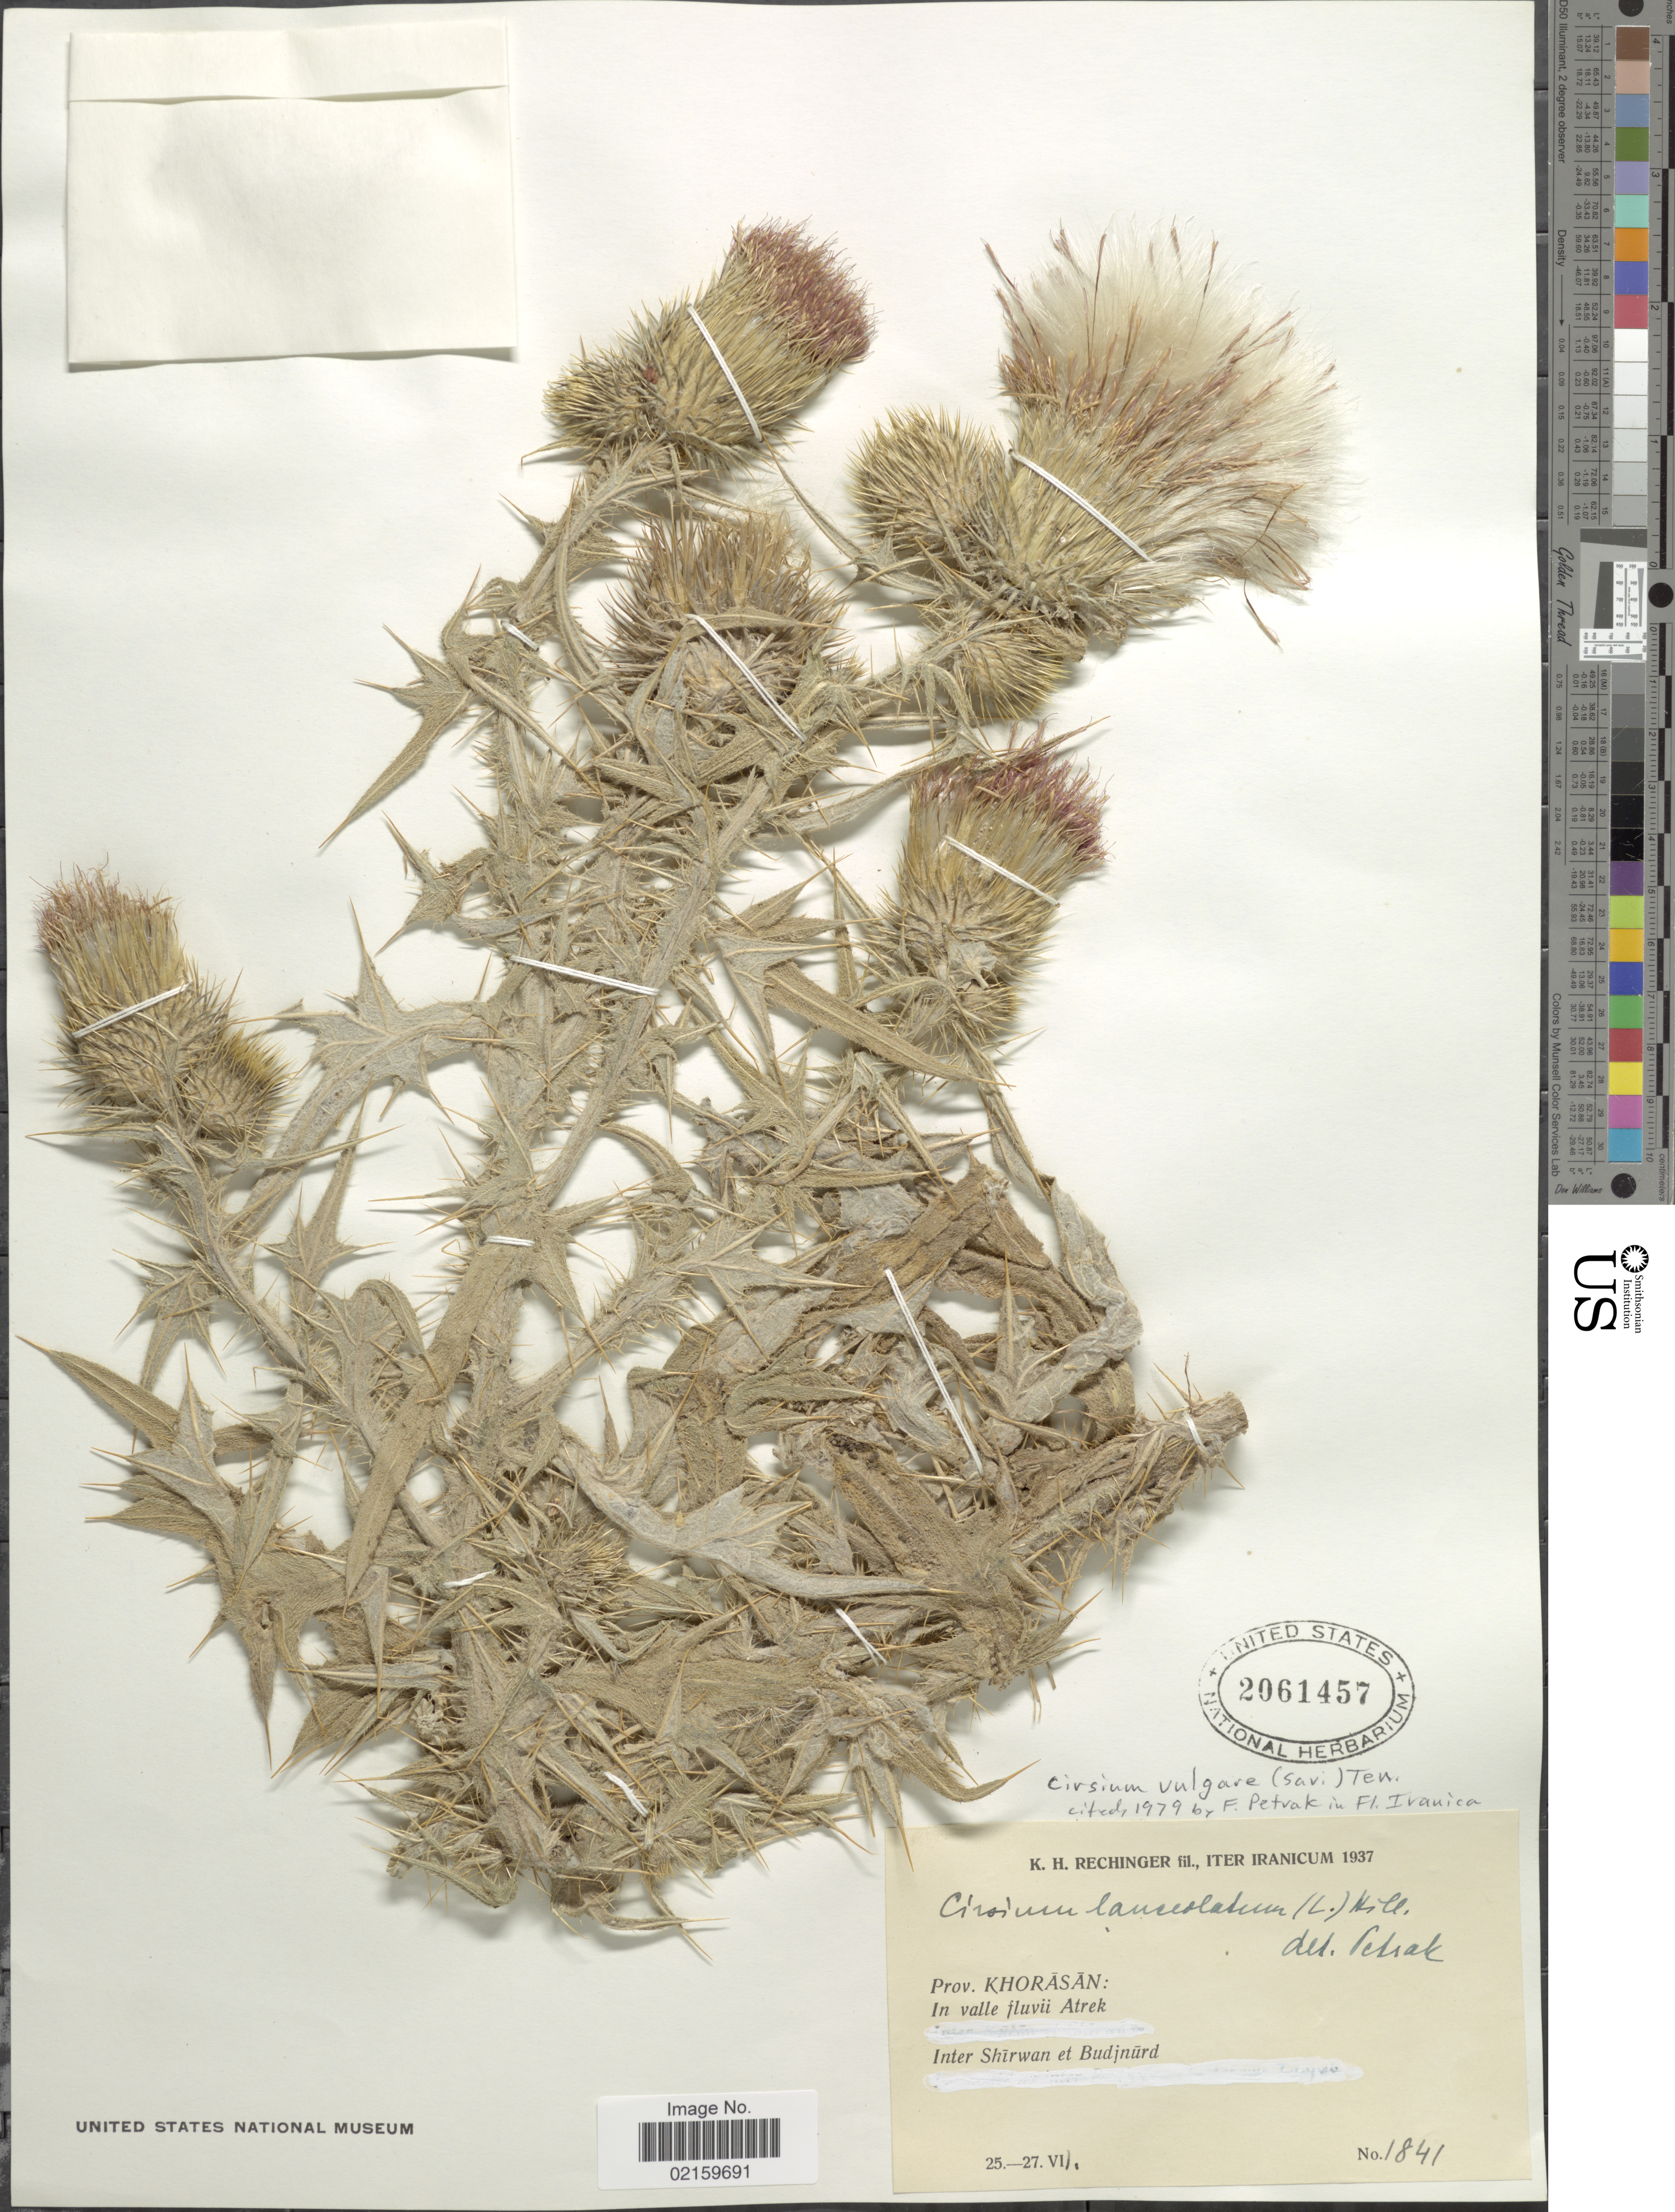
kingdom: Plantae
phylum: Tracheophyta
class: Magnoliopsida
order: Asterales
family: Asteraceae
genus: Cirsium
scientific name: Cirsium vulgare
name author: (Savi) Ten.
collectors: K. H. Rechinger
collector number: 1741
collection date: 1937-07-25/1937-07-27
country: Iran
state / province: Khorasan [obsolete]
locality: Prov. Khorasan In valle fluvii Atrek. Inter Shirwan et Budjnurd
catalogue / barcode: US 2061457